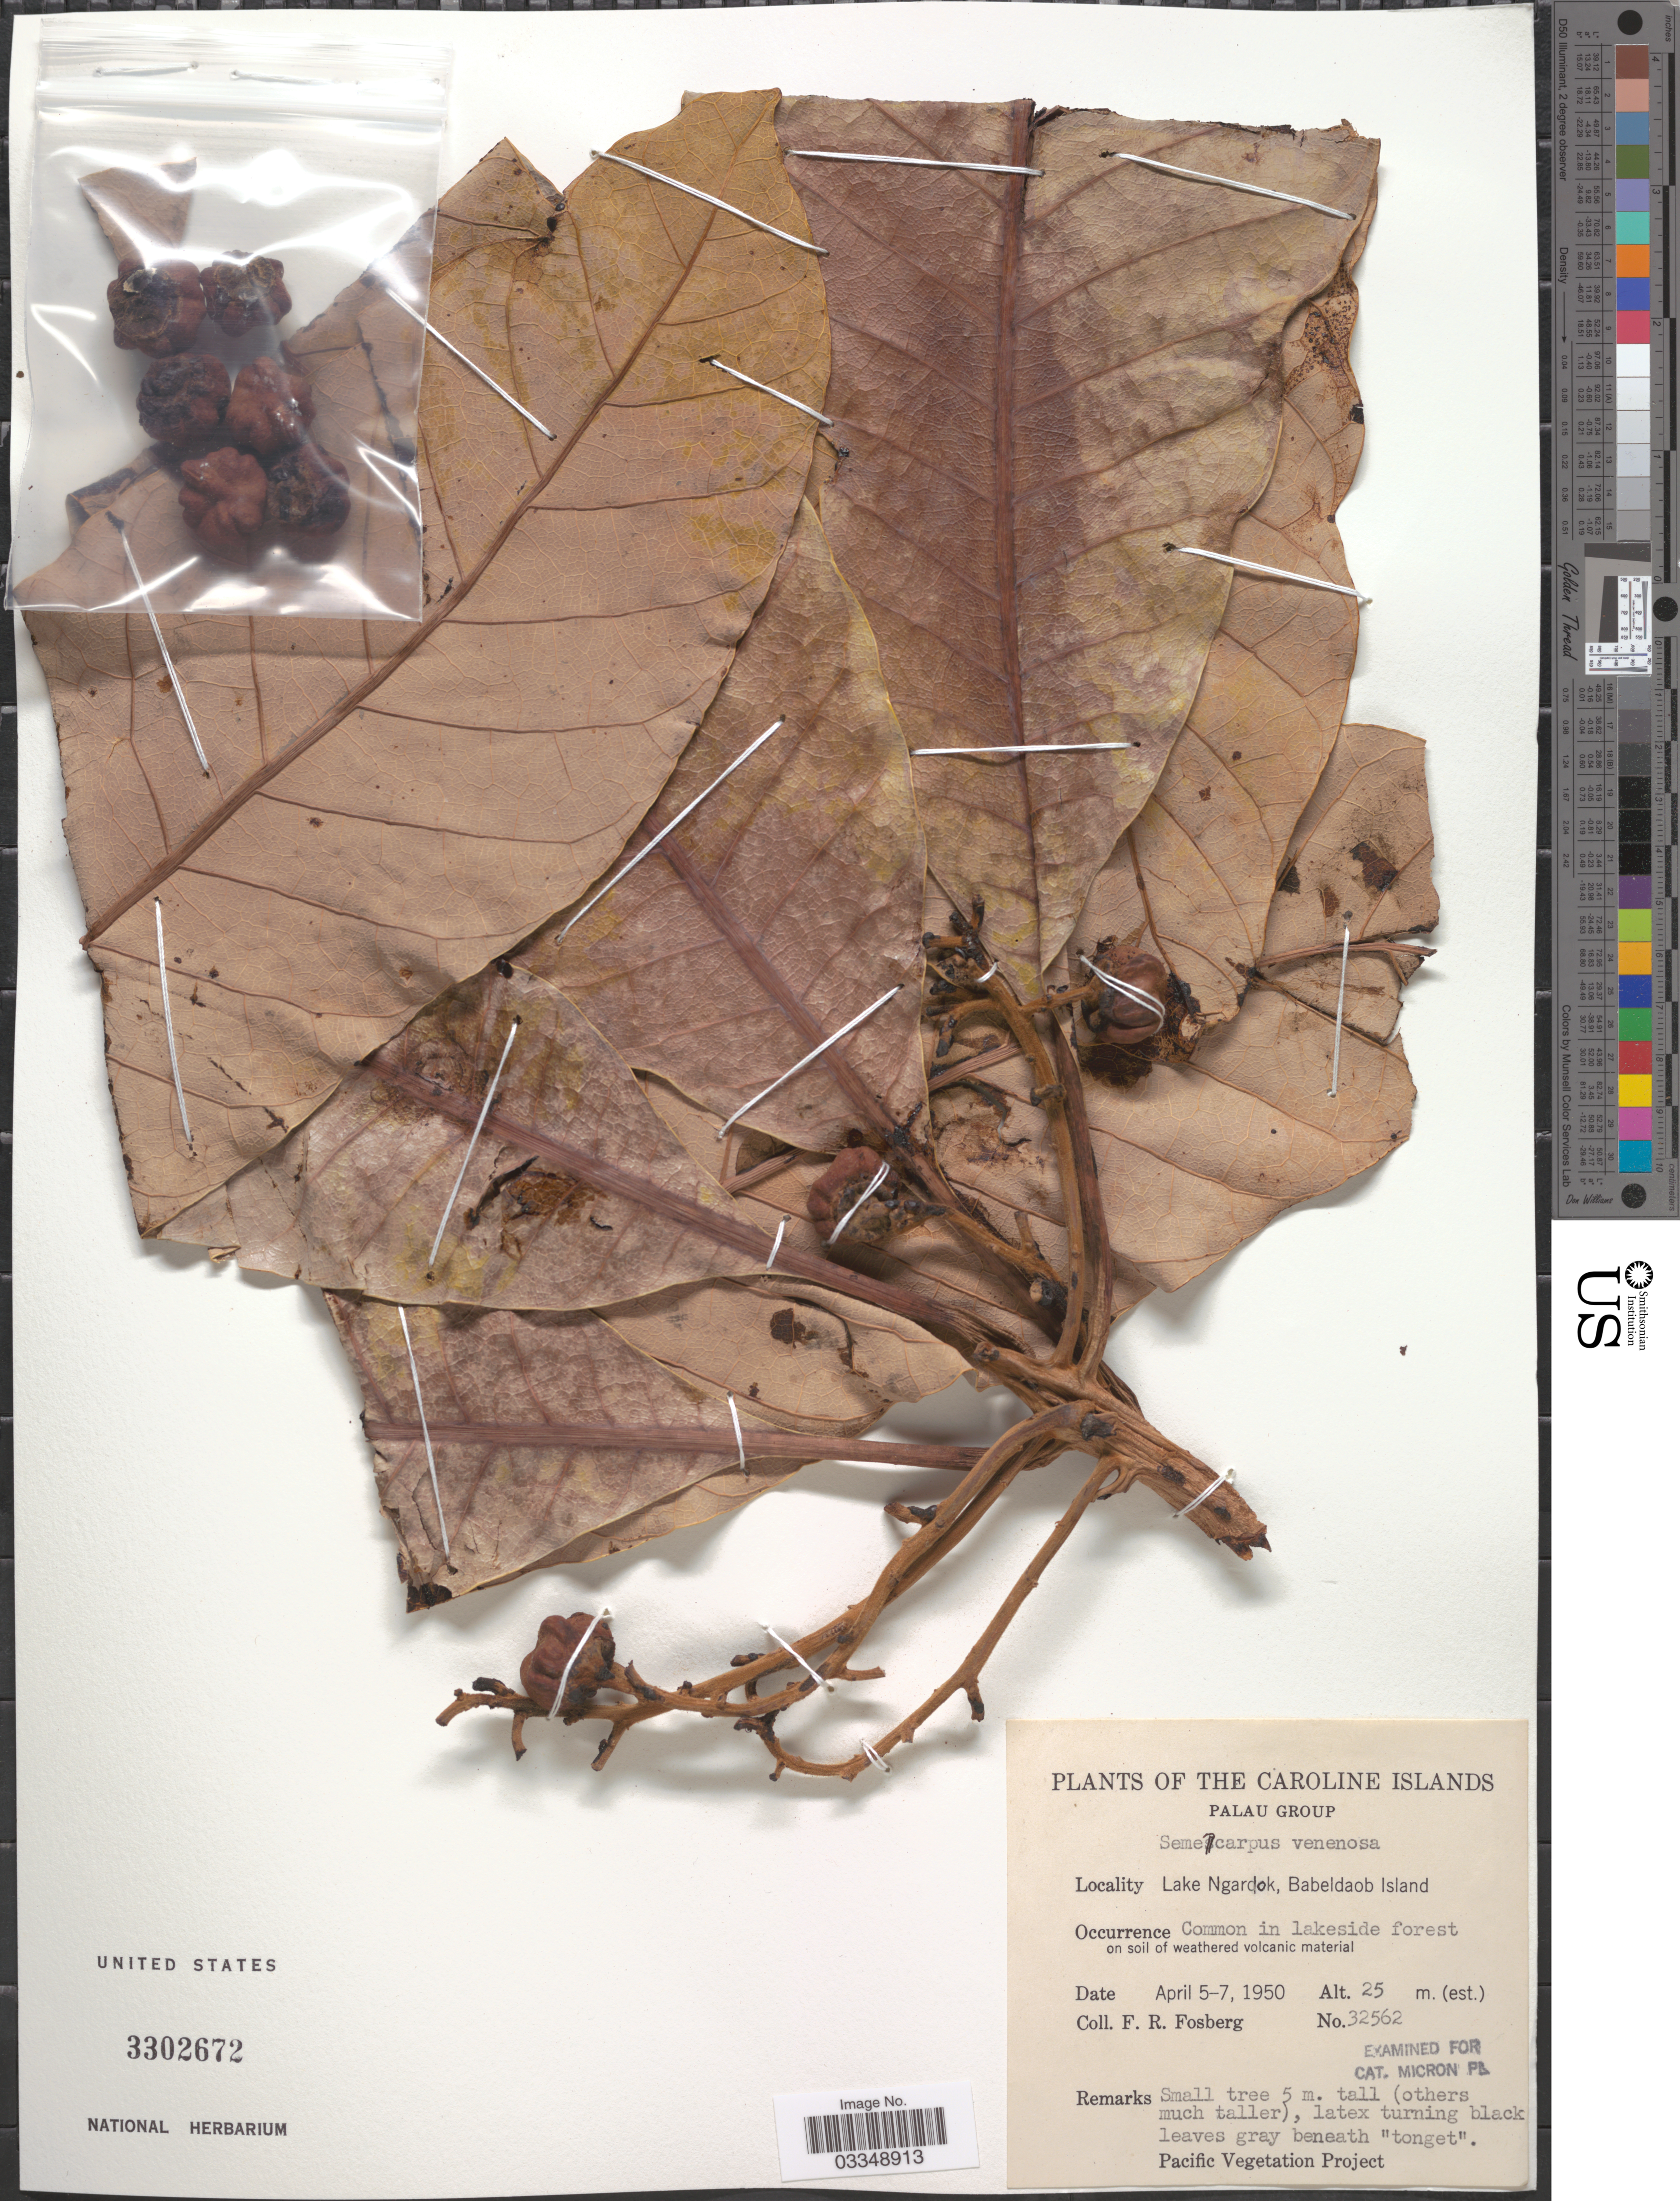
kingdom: Plantae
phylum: Tracheophyta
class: Magnoliopsida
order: Sapindales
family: Anacardiaceae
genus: Semecarpus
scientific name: Semecarpus venenosus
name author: Volk.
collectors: F. R. Fosberg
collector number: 32562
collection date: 1950-04-05/1950-04-07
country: Palau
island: Babeldaob [Babelthuap]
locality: The Caroline Islands. Palau Group. Lake Ngardok, Babeldaob Island. In lakeside forest.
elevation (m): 25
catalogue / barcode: US 3302672